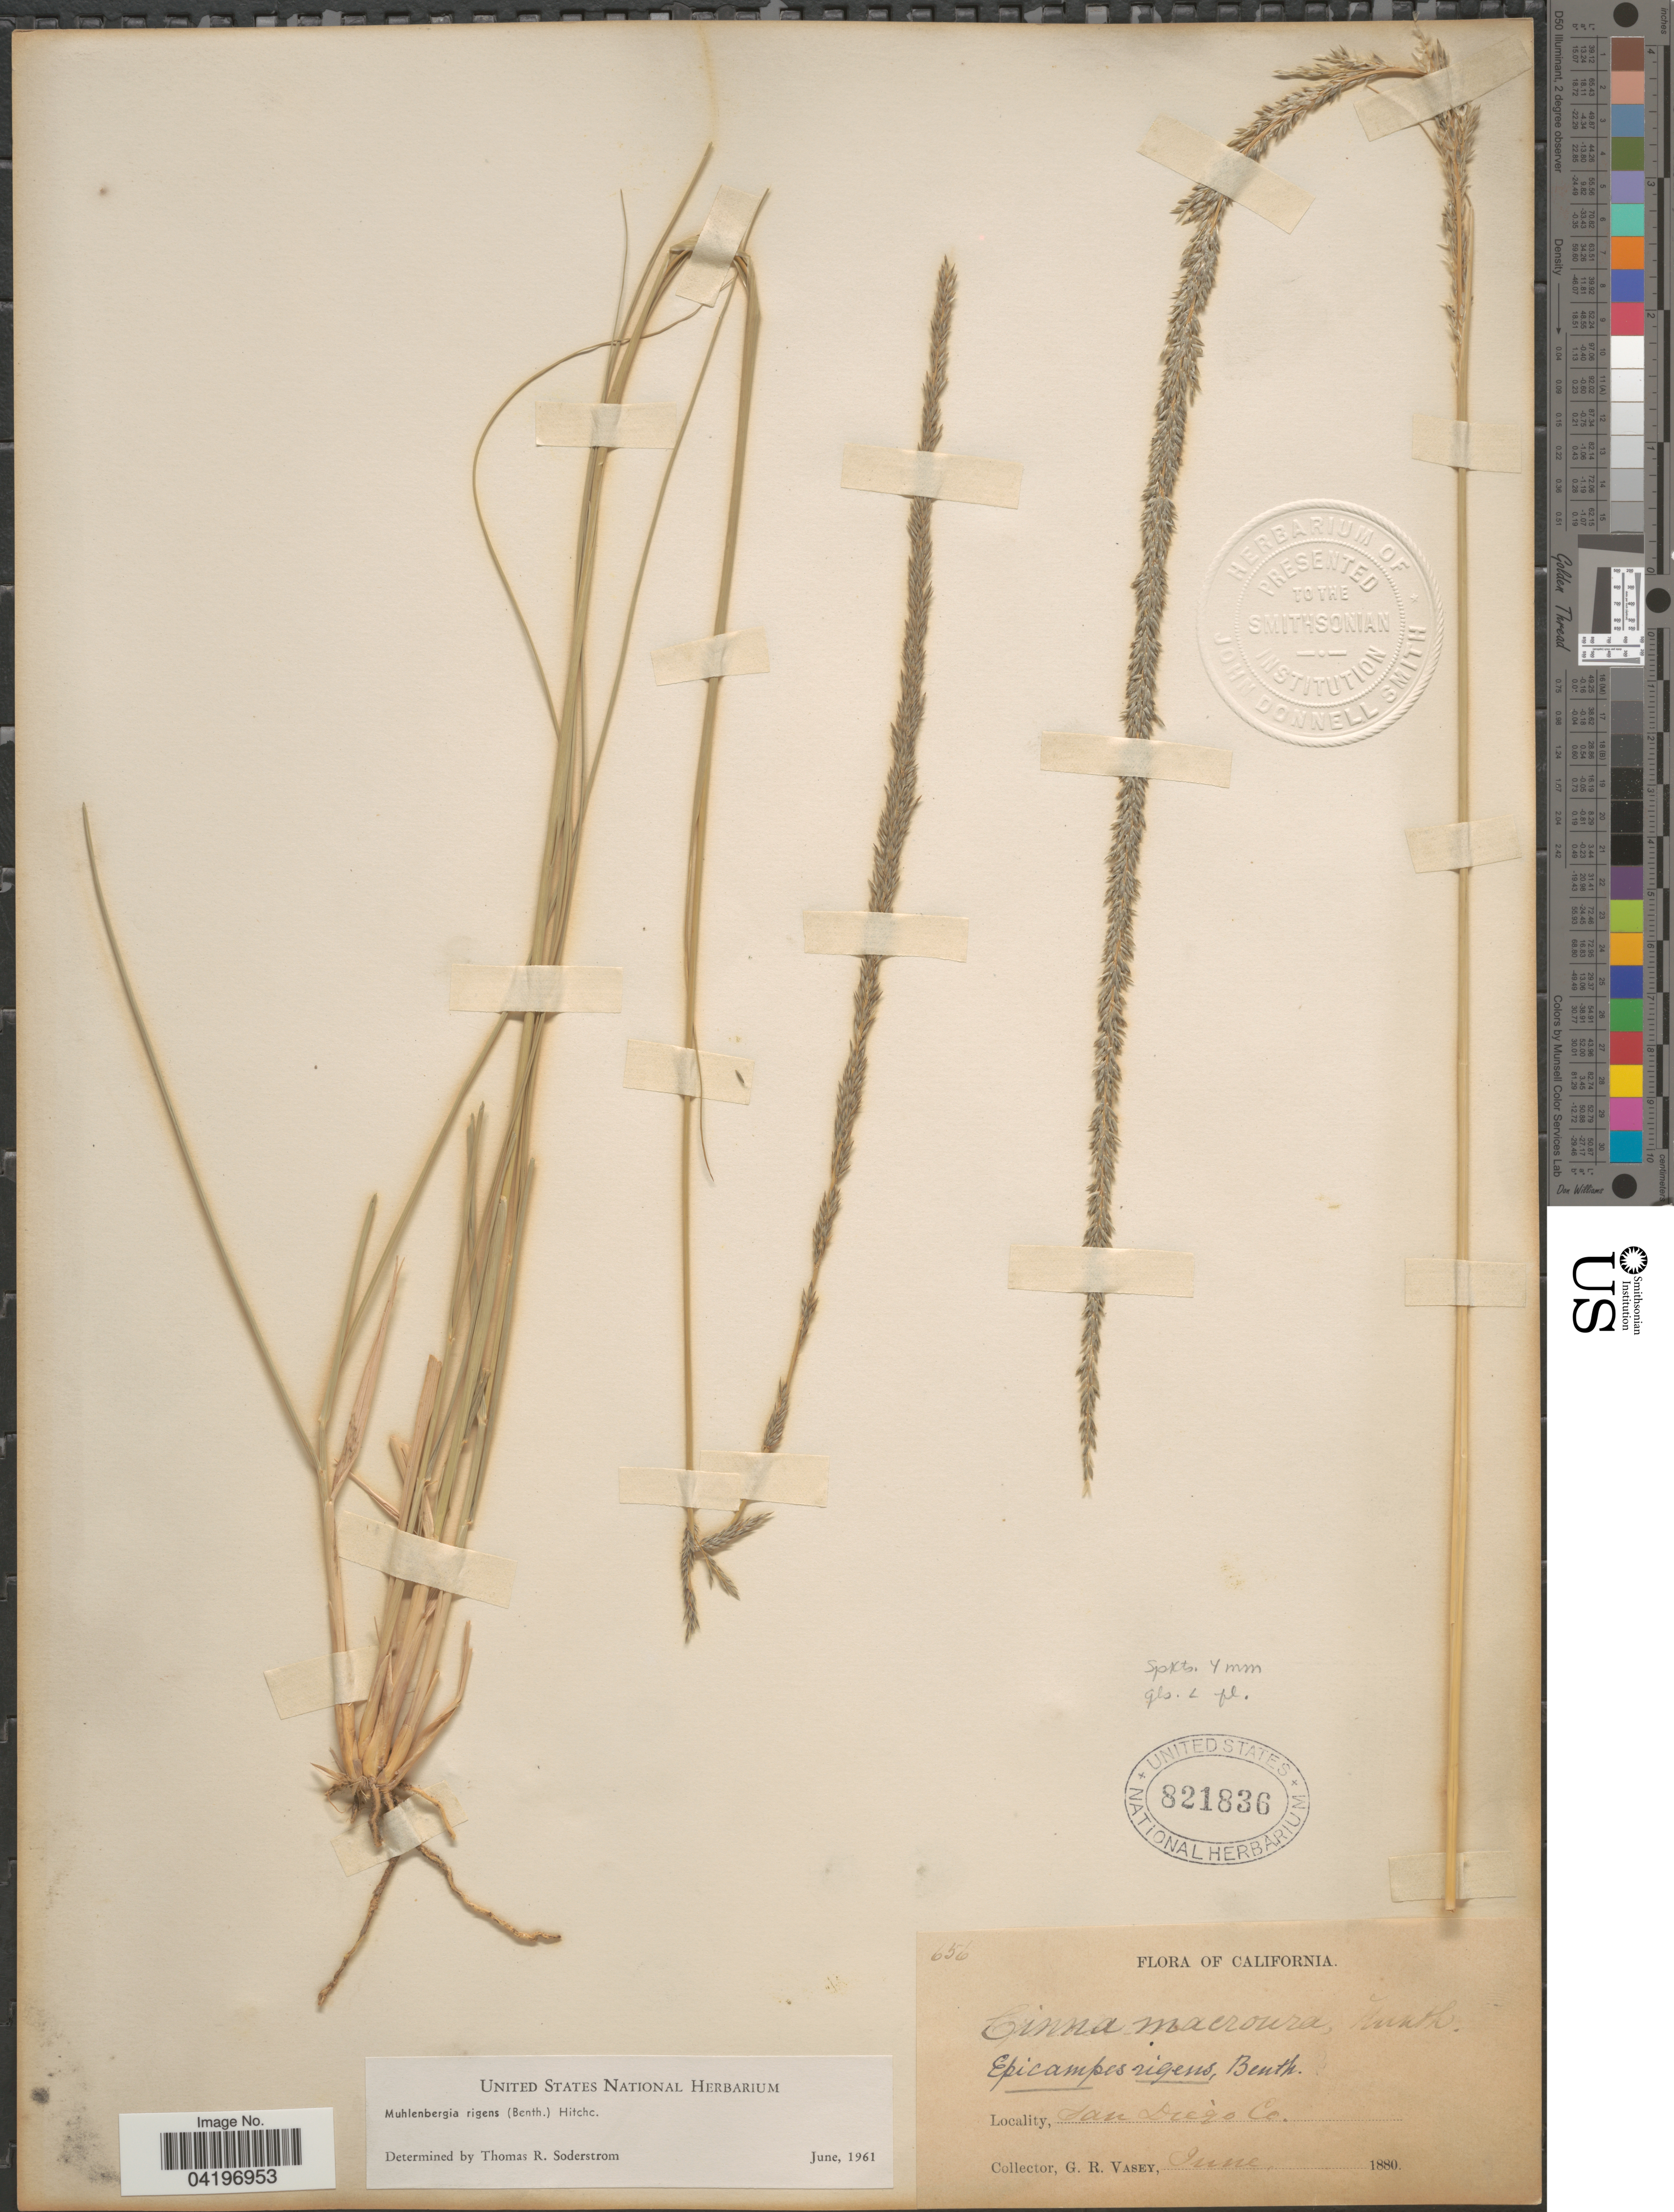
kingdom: Plantae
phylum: Tracheophyta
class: Liliopsida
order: Poales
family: Poaceae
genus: Muhlenbergia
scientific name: Muhlenbergia rigens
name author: (Benth.) Hitchc.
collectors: G. R. Vasey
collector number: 656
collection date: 1880-06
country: United States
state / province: California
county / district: San Diego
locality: San Diego Co.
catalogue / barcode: US 821836